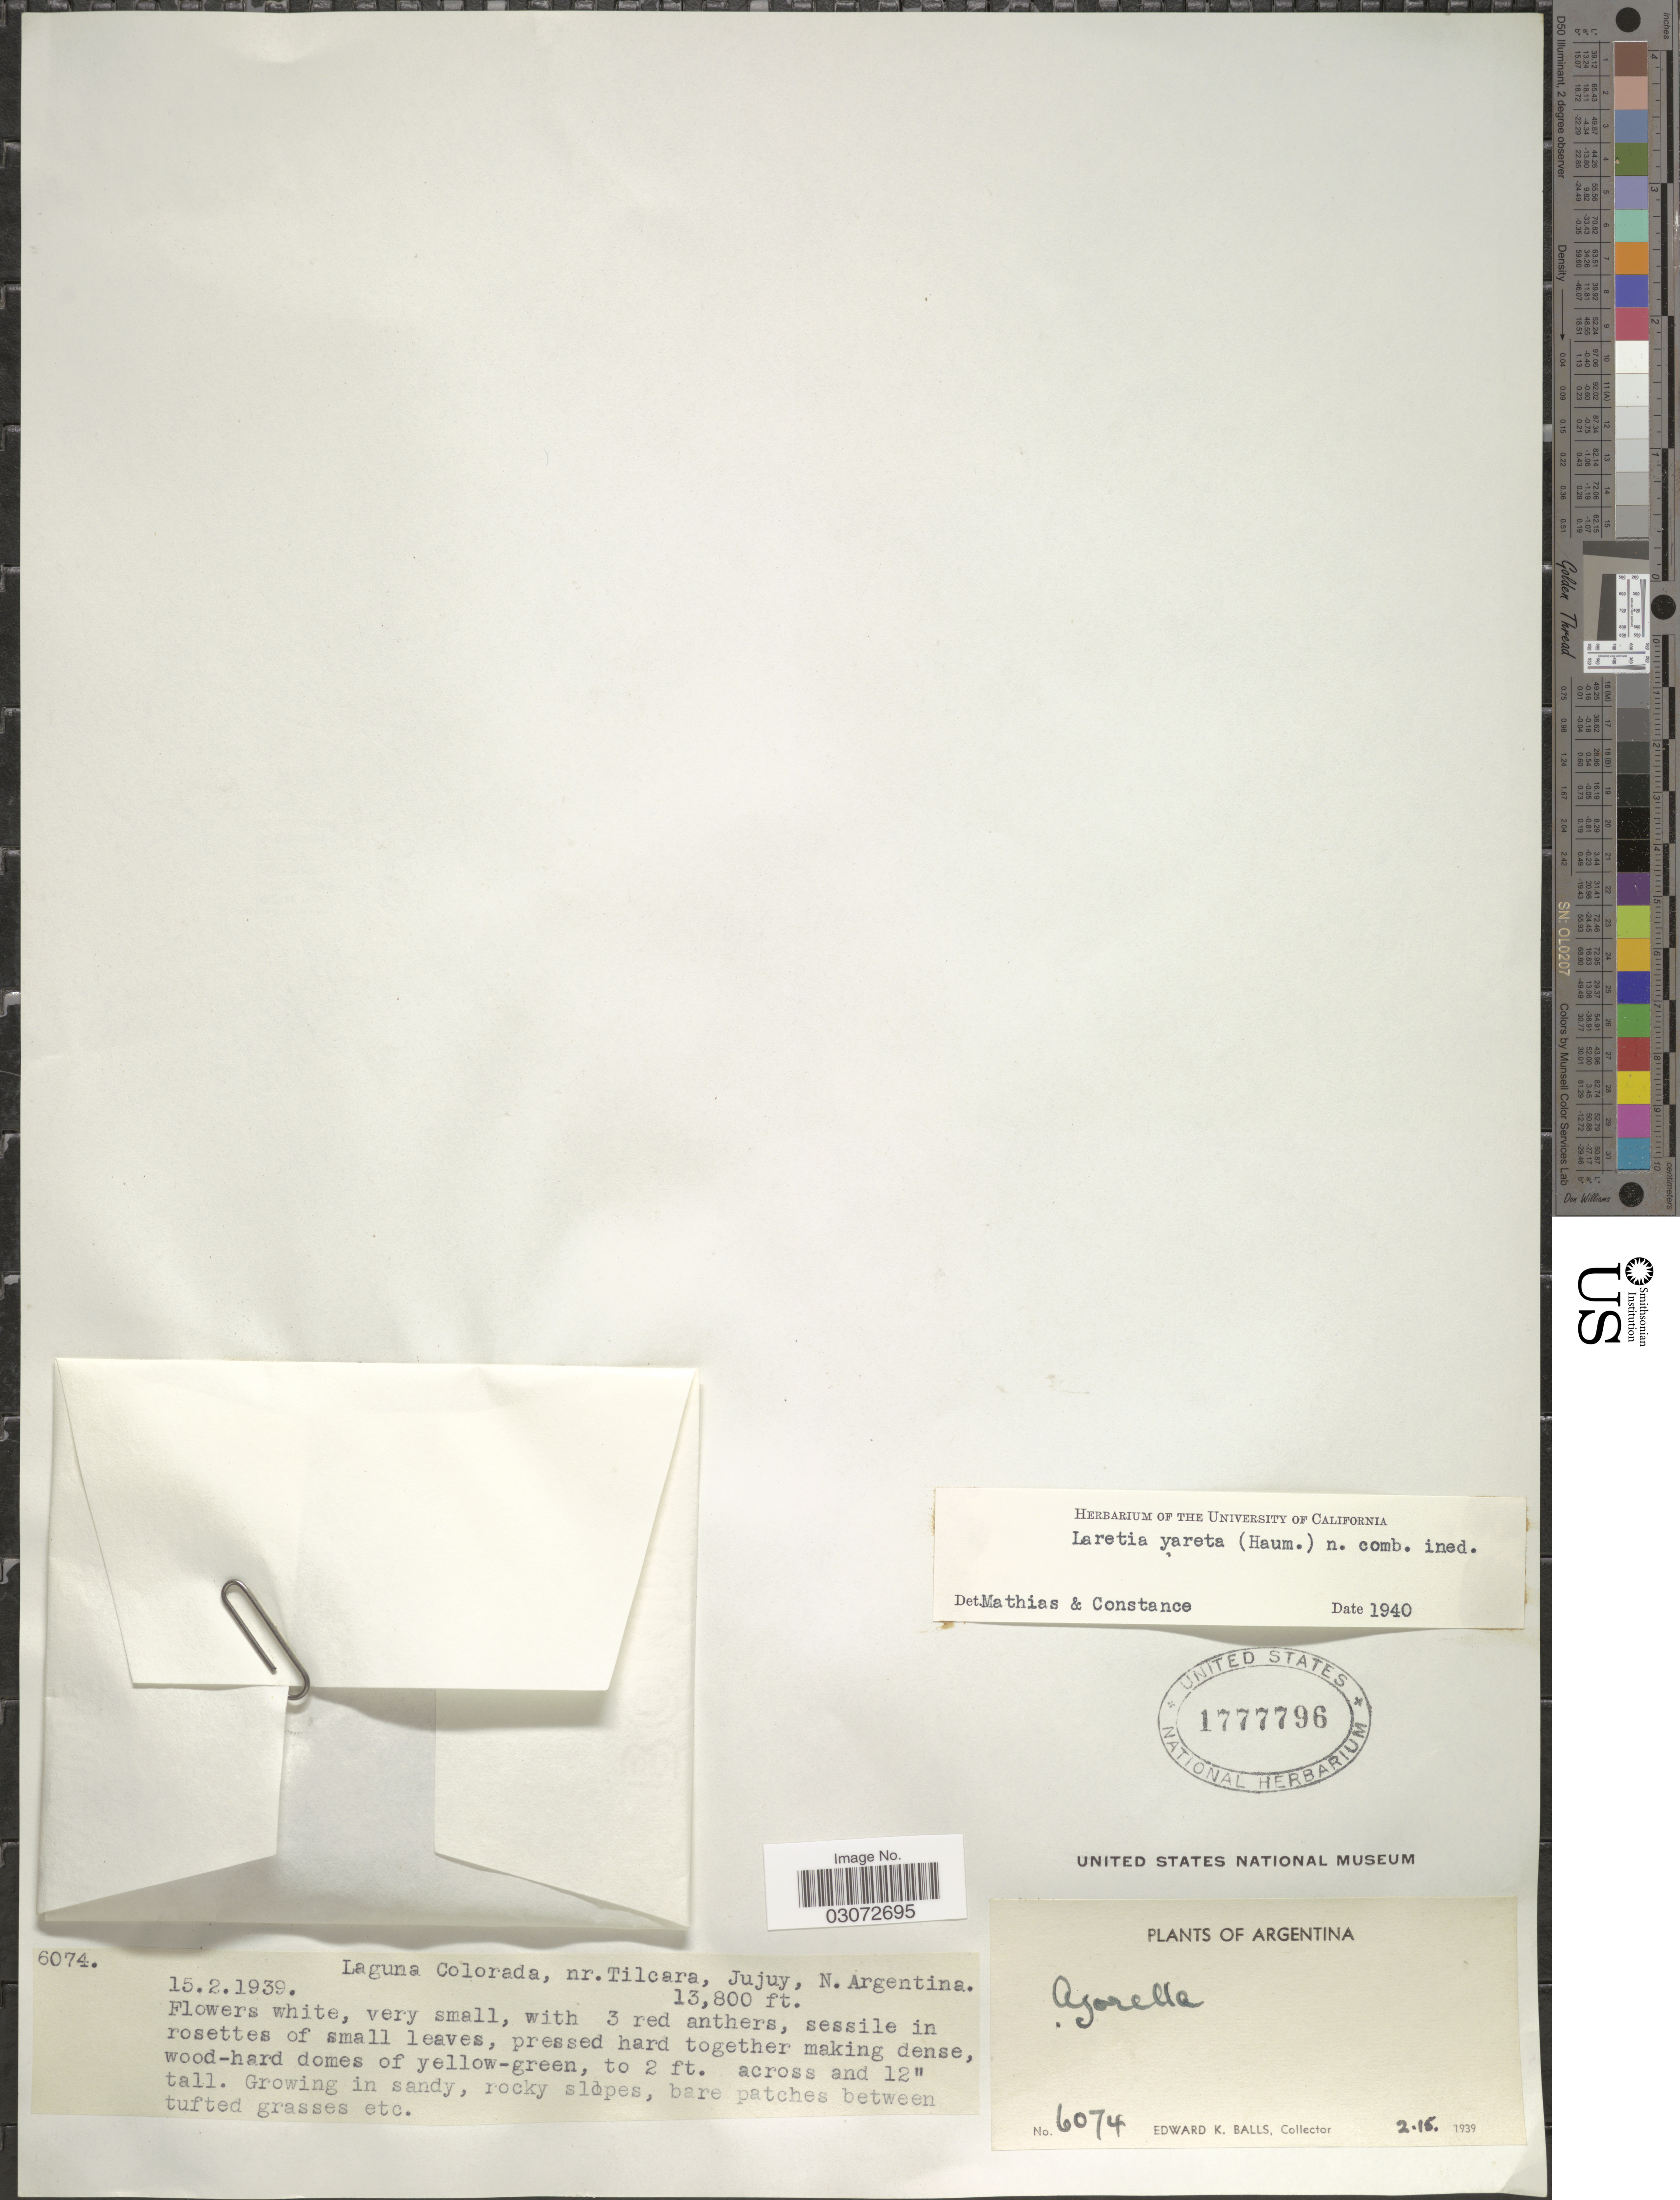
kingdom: Plantae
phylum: Tracheophyta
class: Magnoliopsida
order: Apiales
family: Apiaceae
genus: Azorella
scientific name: Azorella compacta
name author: Phil.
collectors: E. K. Balls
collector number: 6074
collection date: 1939-02-15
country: Argentina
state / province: Jujuy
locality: Laguna Colorada, nr. Tilcara, N. Argentina.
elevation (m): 4206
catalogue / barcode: US 1777796